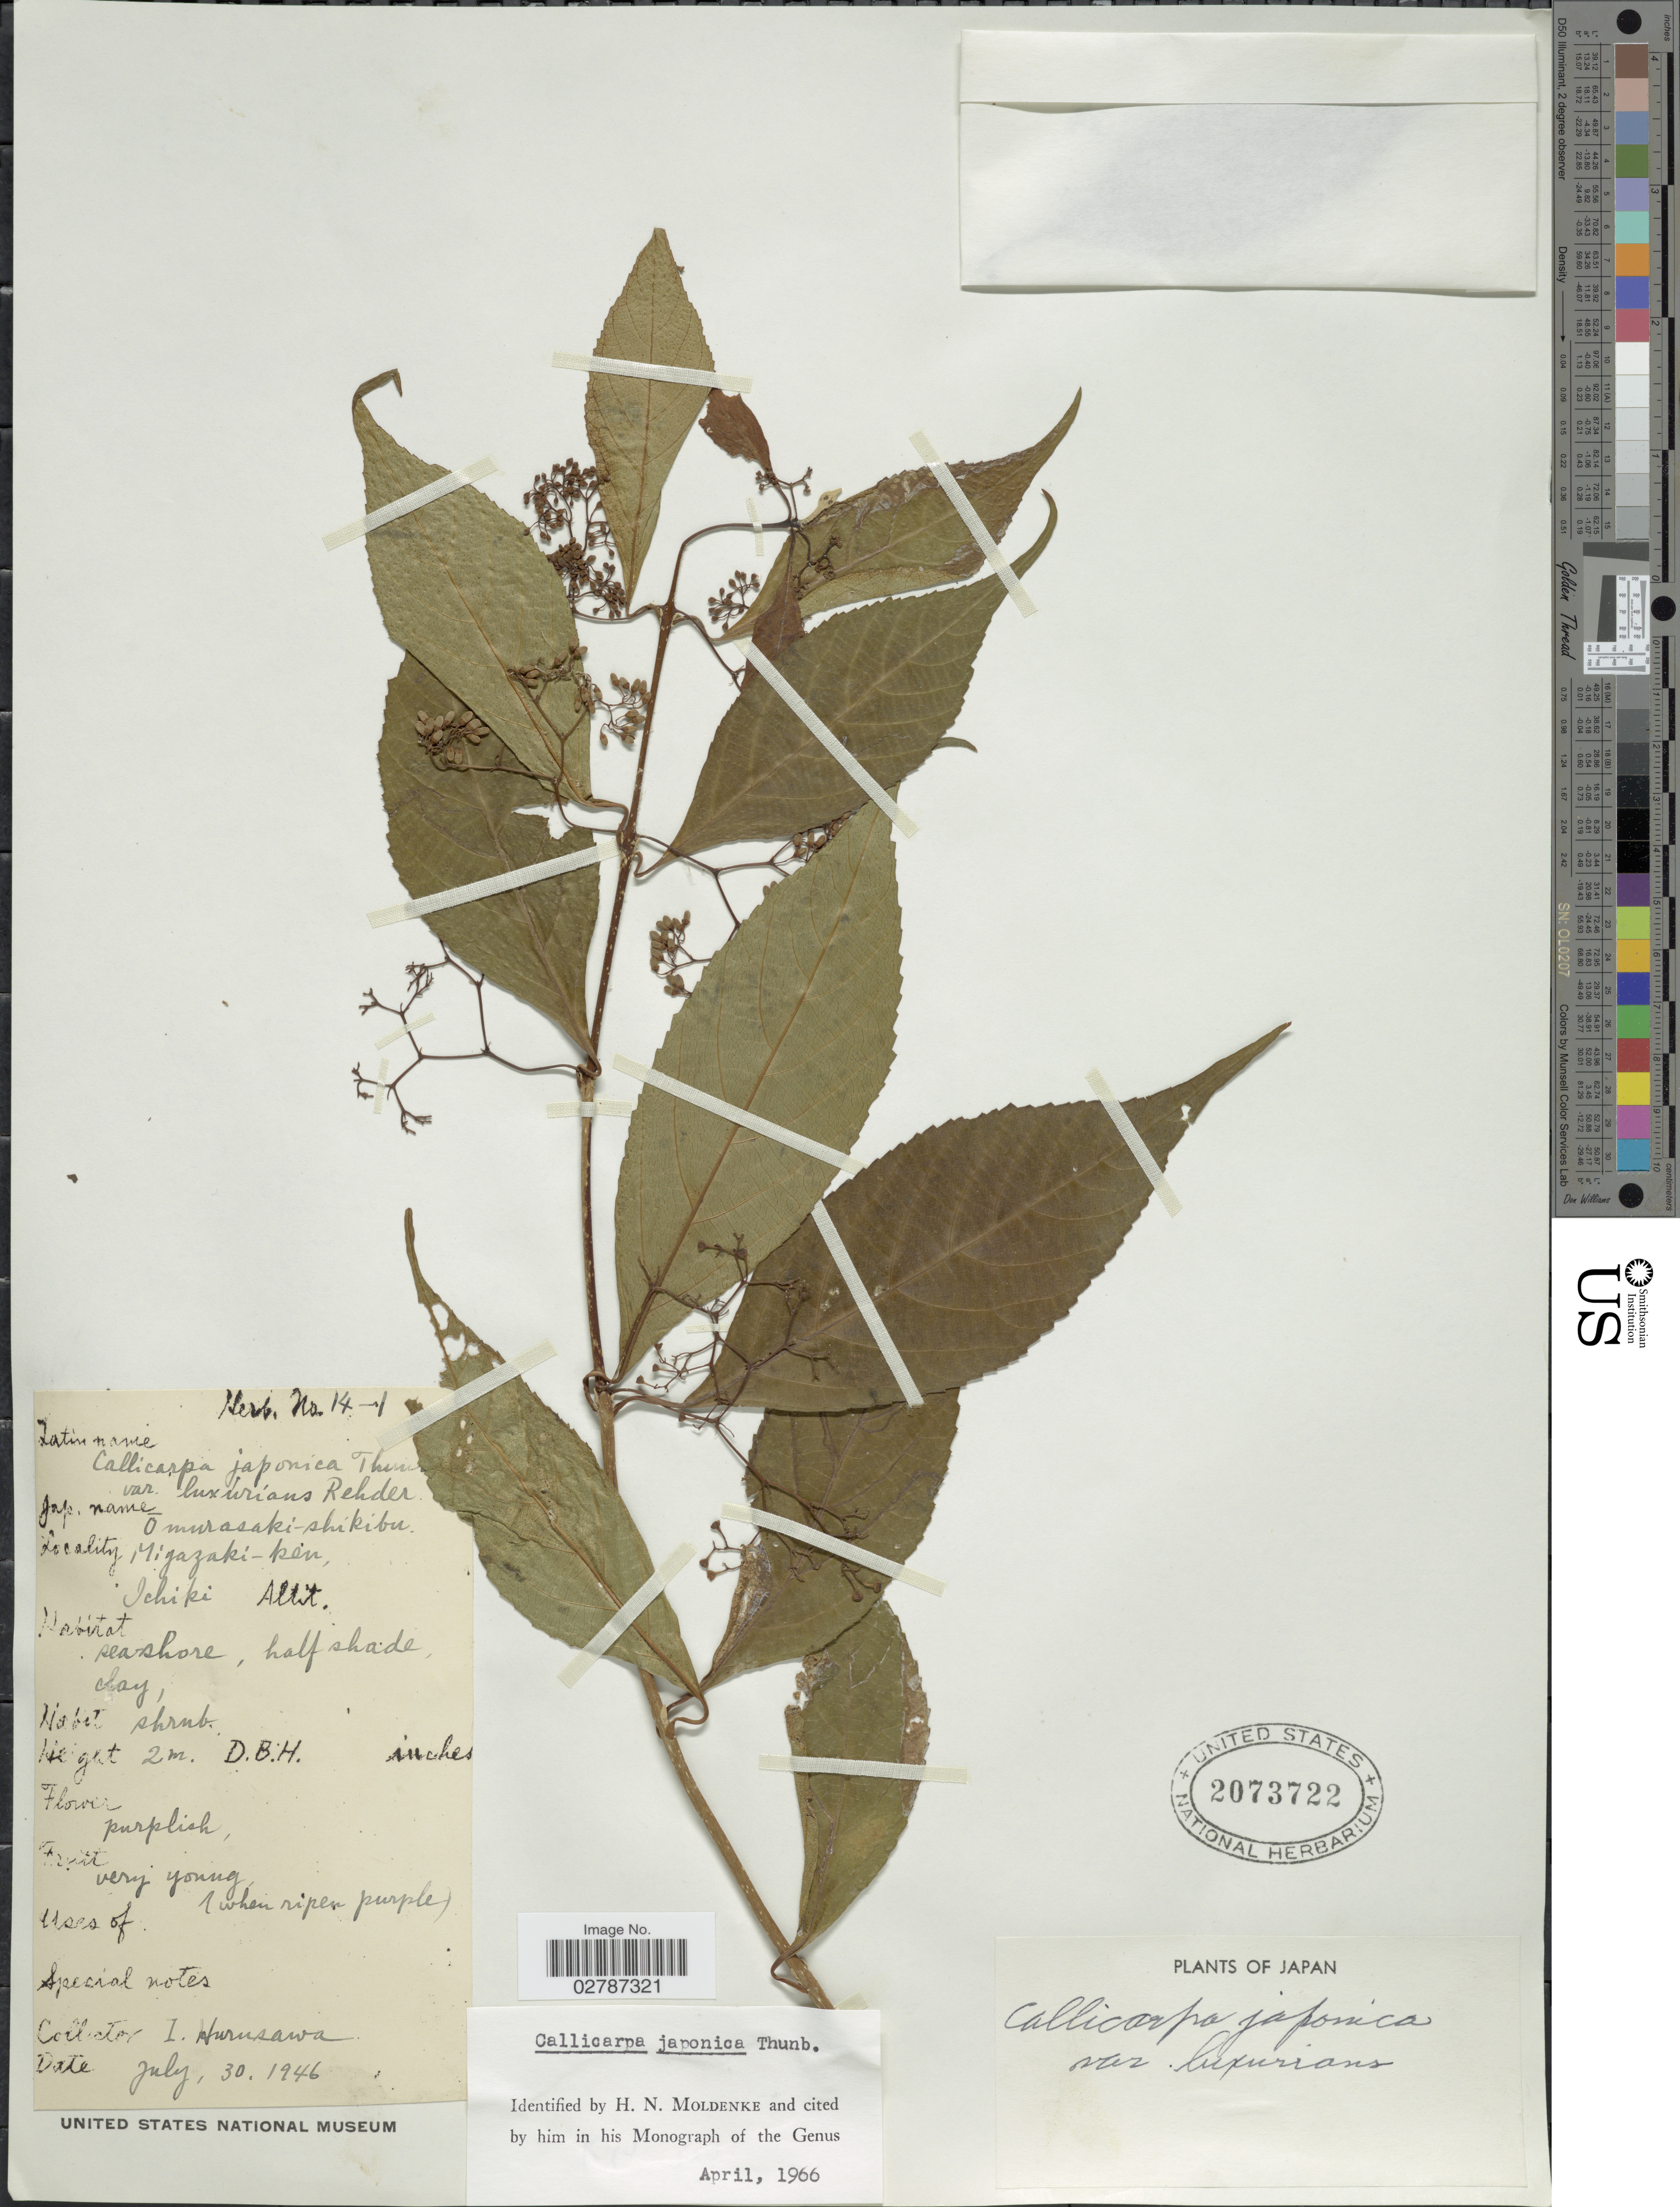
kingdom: Plantae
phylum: Tracheophyta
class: Magnoliopsida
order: Lamiales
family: Lamiaceae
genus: Callicarpa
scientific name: Callicarpa japonica var. japonica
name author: Thunb.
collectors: I. Hurusawa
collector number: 14-I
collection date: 1946-07-30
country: Japan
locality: Migazaki-ken, Ichiki.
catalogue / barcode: US 2073722